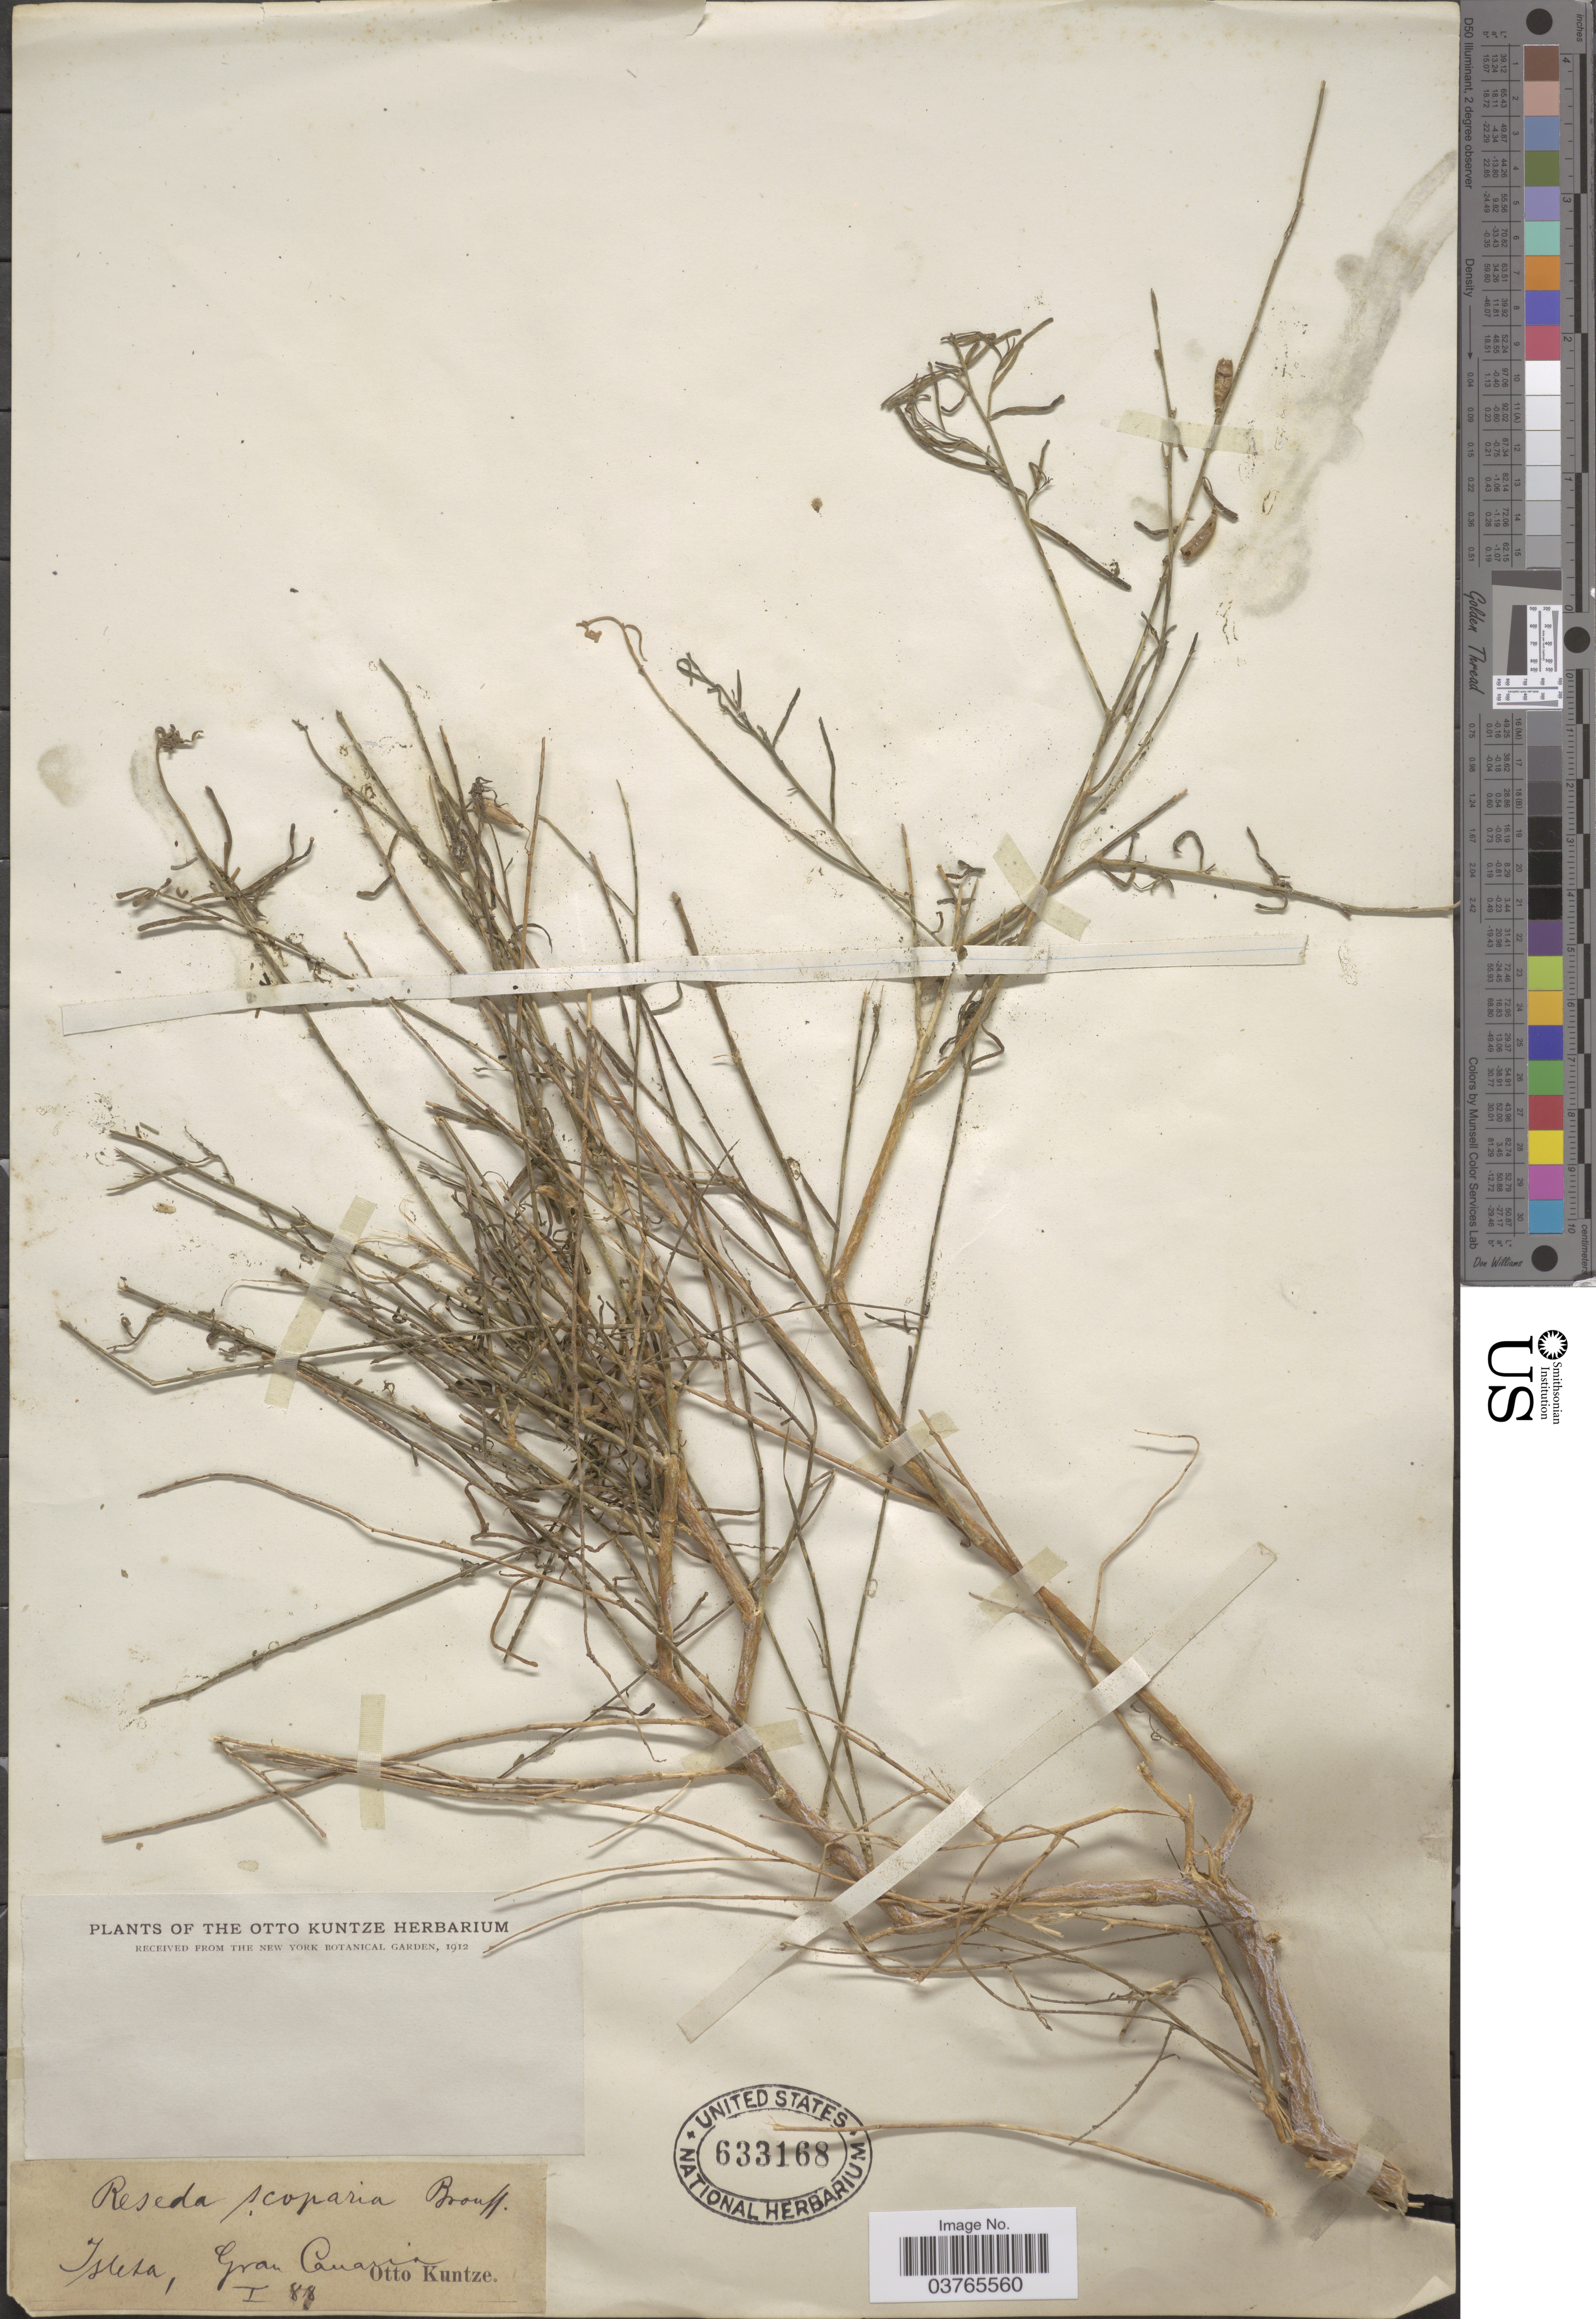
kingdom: Plantae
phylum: Tracheophyta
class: Magnoliopsida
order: Brassicales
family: Resedaceae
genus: Reseda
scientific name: Reseda scoparia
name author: Brouss. ex Willd.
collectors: C.E.O. Kuntze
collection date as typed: Transcribed d/m/y: /1/88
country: Spain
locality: Isleta, Gran Canaria.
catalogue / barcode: US 633168